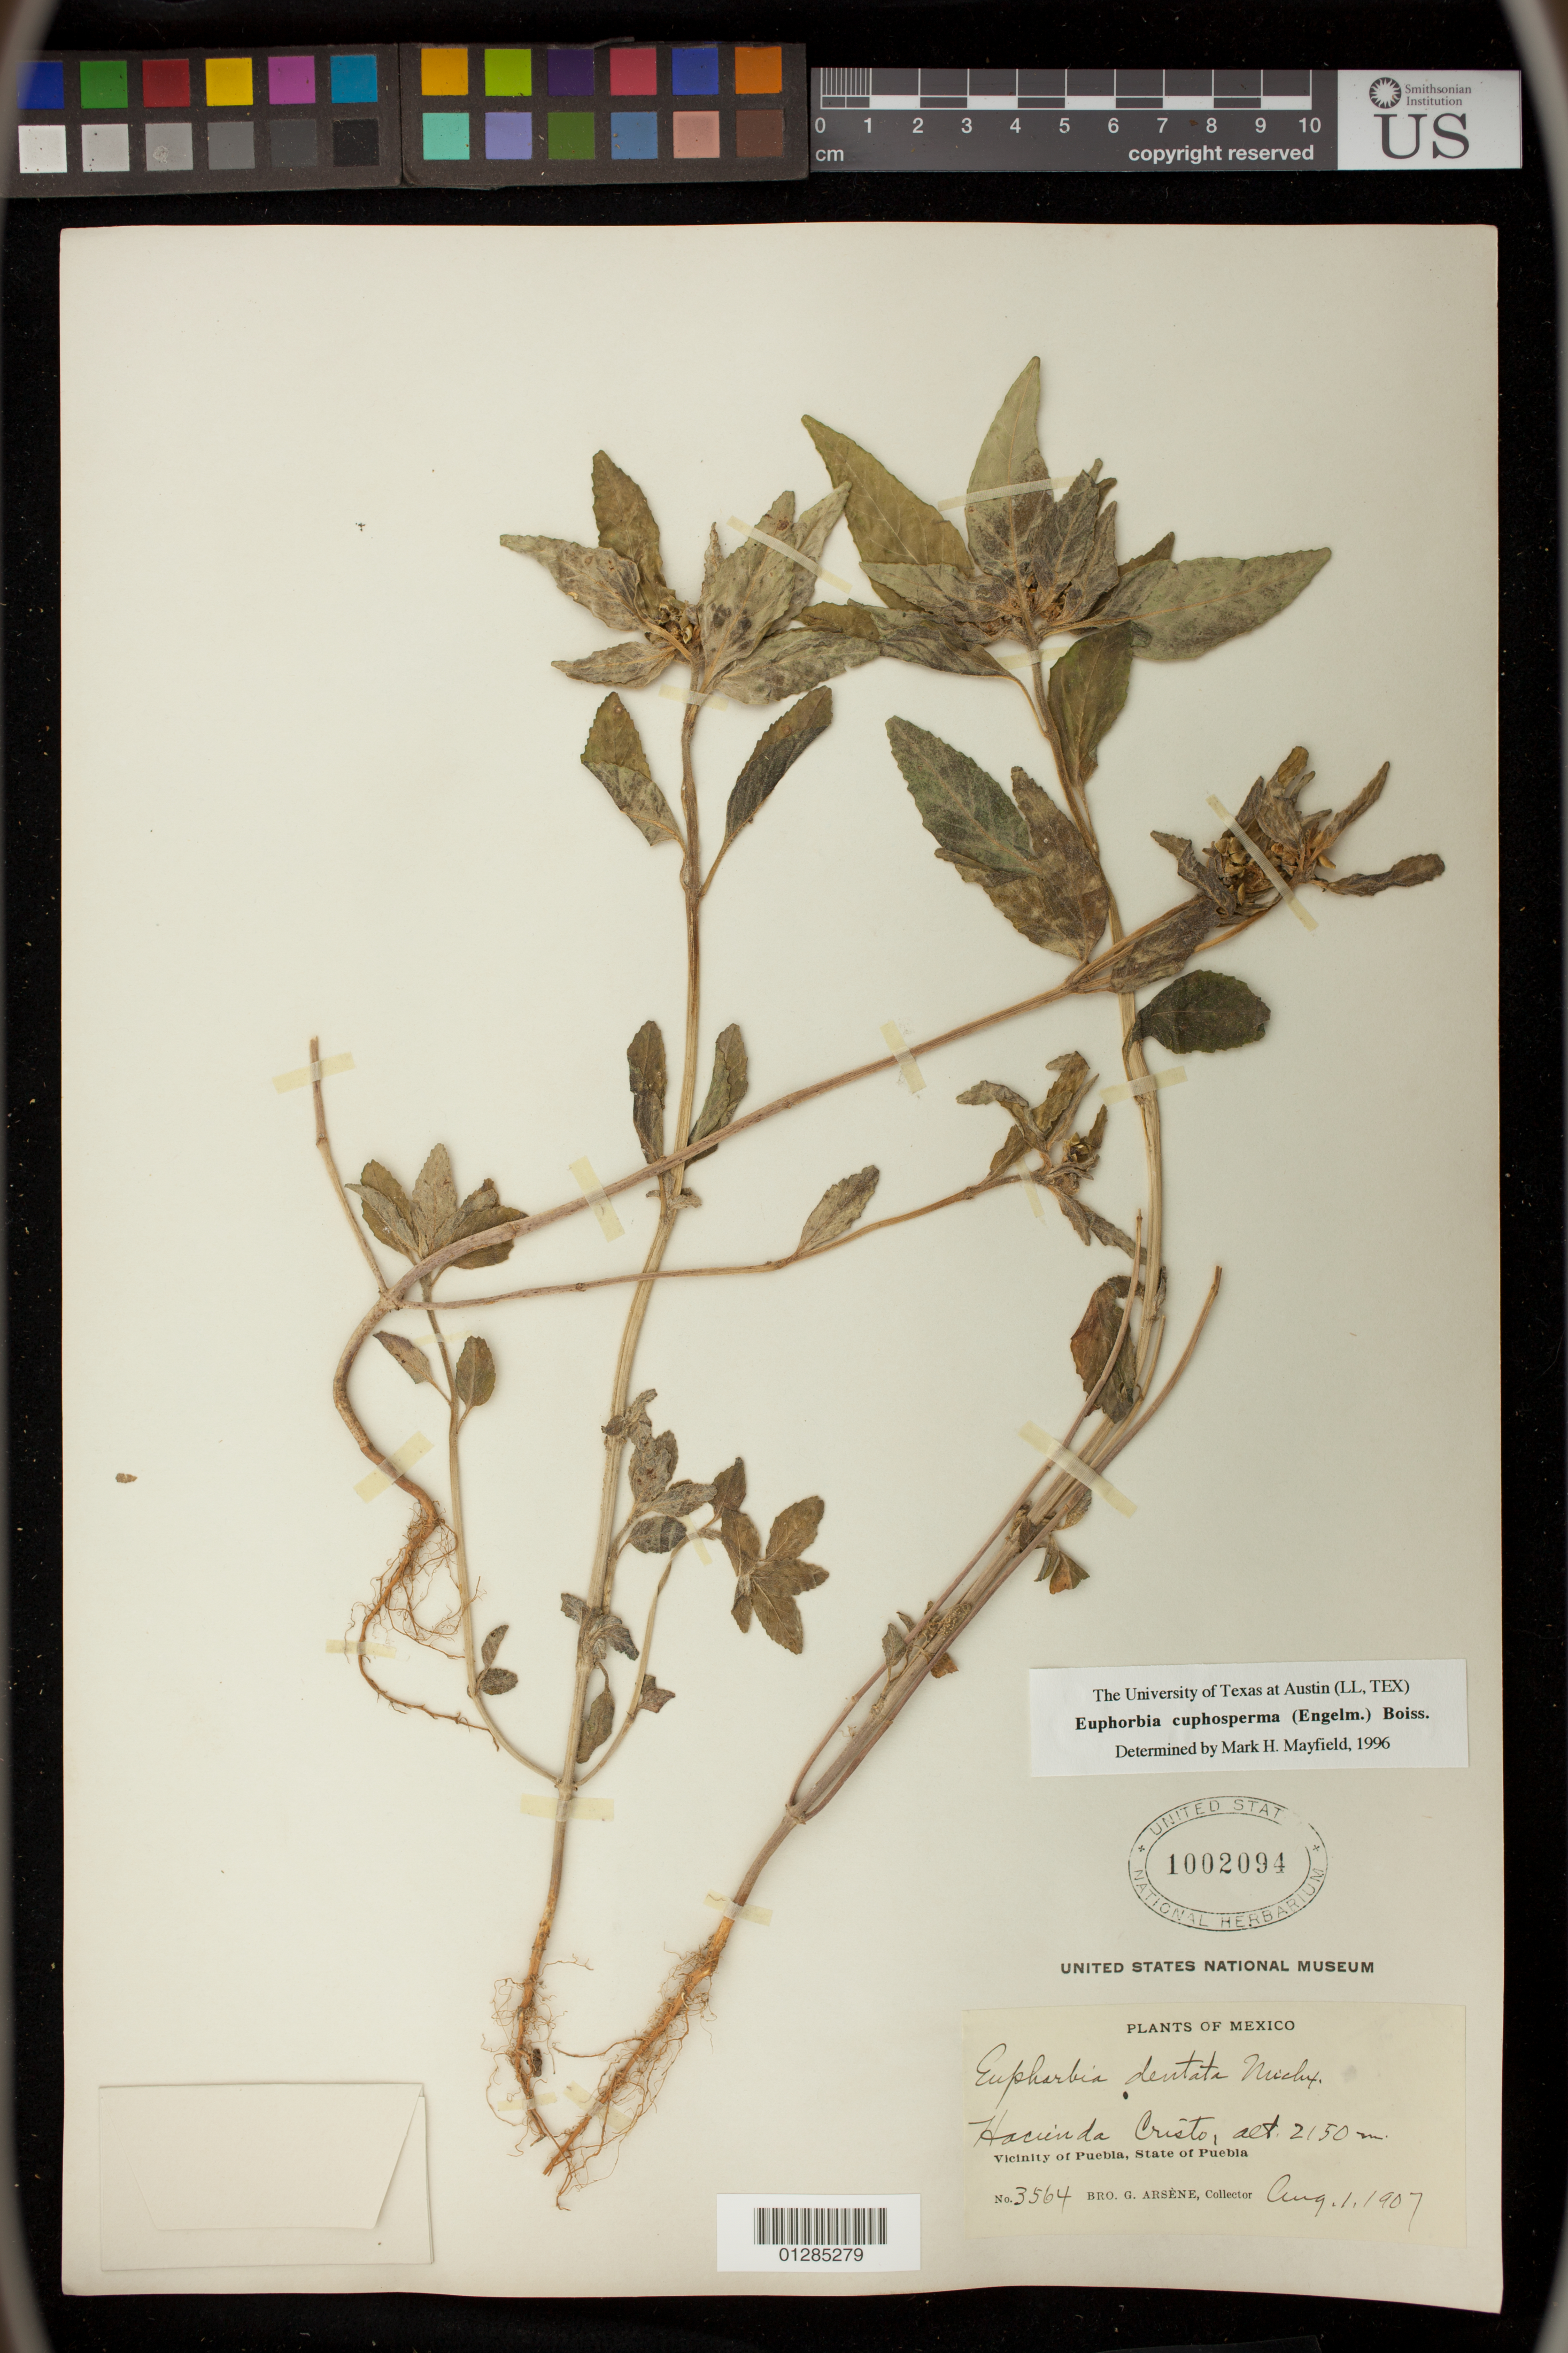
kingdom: Plantae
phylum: Tracheophyta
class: Magnoliopsida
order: Malpighiales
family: Euphorbiaceae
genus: Euphorbia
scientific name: Euphorbia cuphosperma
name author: (Engelm.) Boiss.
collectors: Bro. G. Arsène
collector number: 3564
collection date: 1907-08-01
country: Mexico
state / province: Puebla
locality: Puebla, Hacinda Cristo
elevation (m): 2150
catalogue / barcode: US 1002094